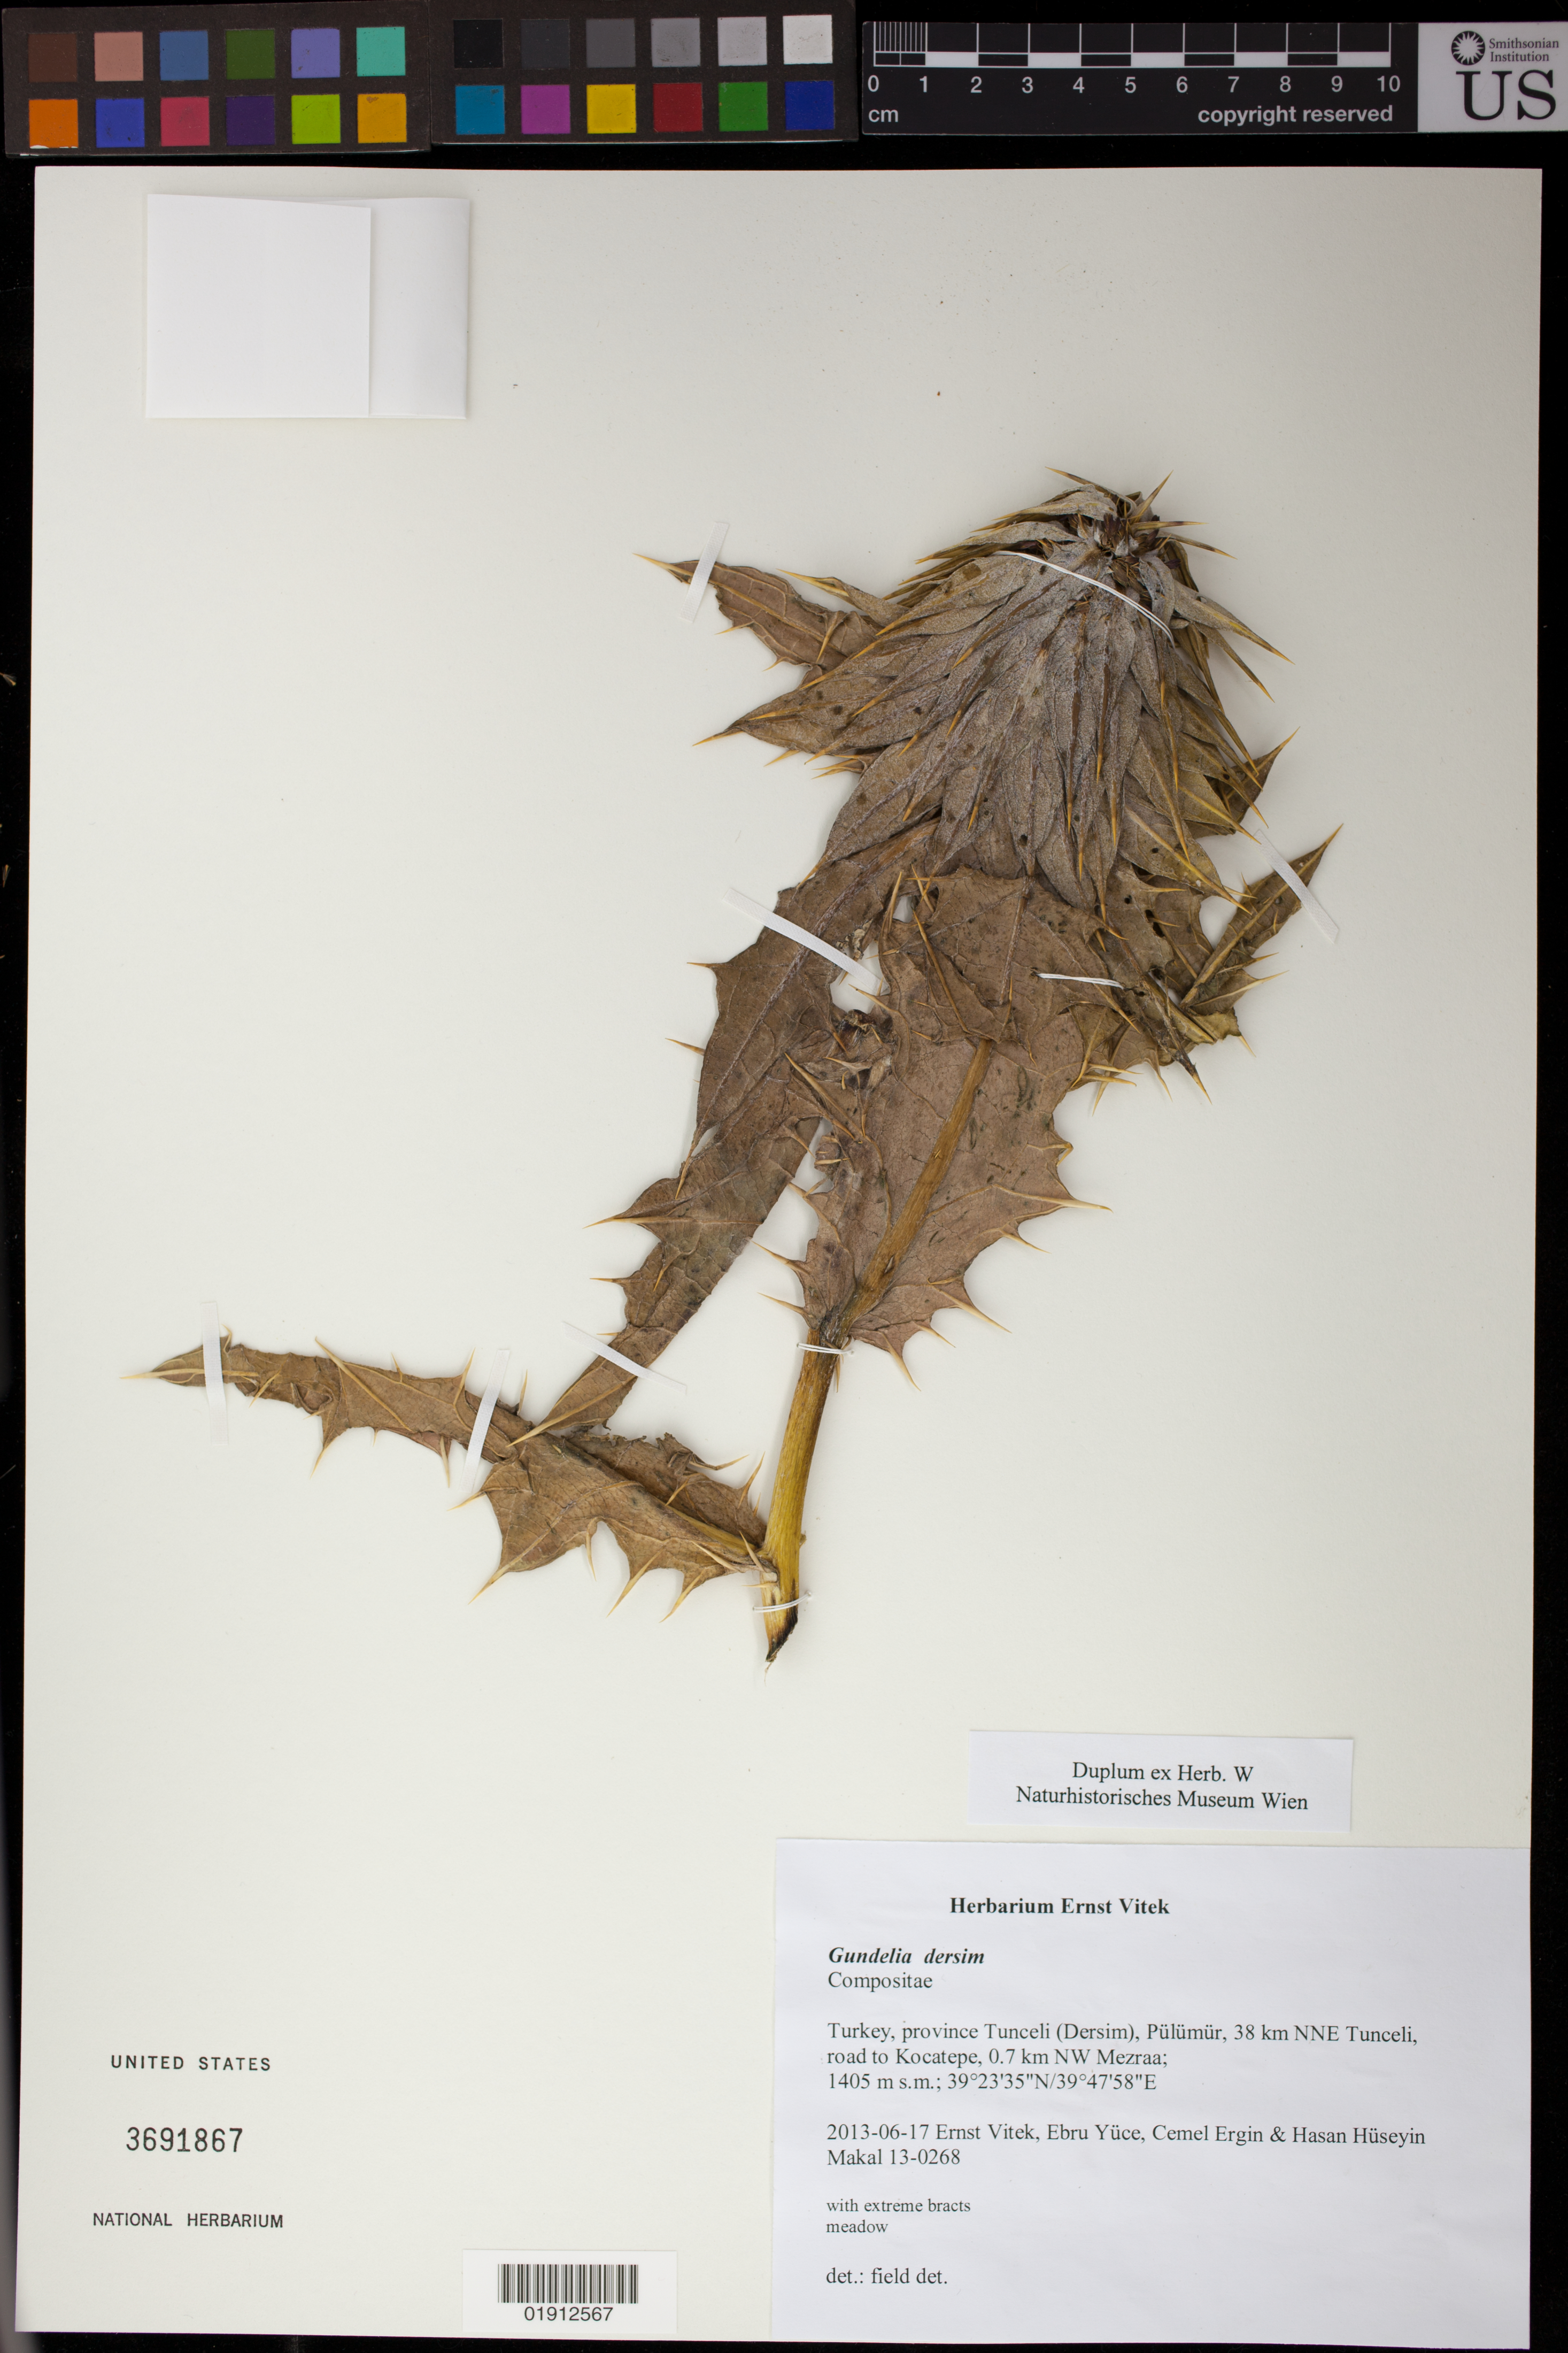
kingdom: Plantae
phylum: Tracheophyta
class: Magnoliopsida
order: Asterales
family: Asteraceae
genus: Gundelia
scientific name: Gundelia dersim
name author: Vitek et al.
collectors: E. Vitek, E. Yüce, C. Ergin & H. H. Makal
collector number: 13-0268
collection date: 2013-06-17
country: Turkey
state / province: Tunceli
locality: Turkey, province Tunceli (Dersim), Pülümür, 38 km NNE Tunceli, road to Kocatepe, 0.7 km NW Mezraa.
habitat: meadow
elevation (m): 1405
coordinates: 39 23 35 N, 39 47 58 E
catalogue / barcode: US 3691867